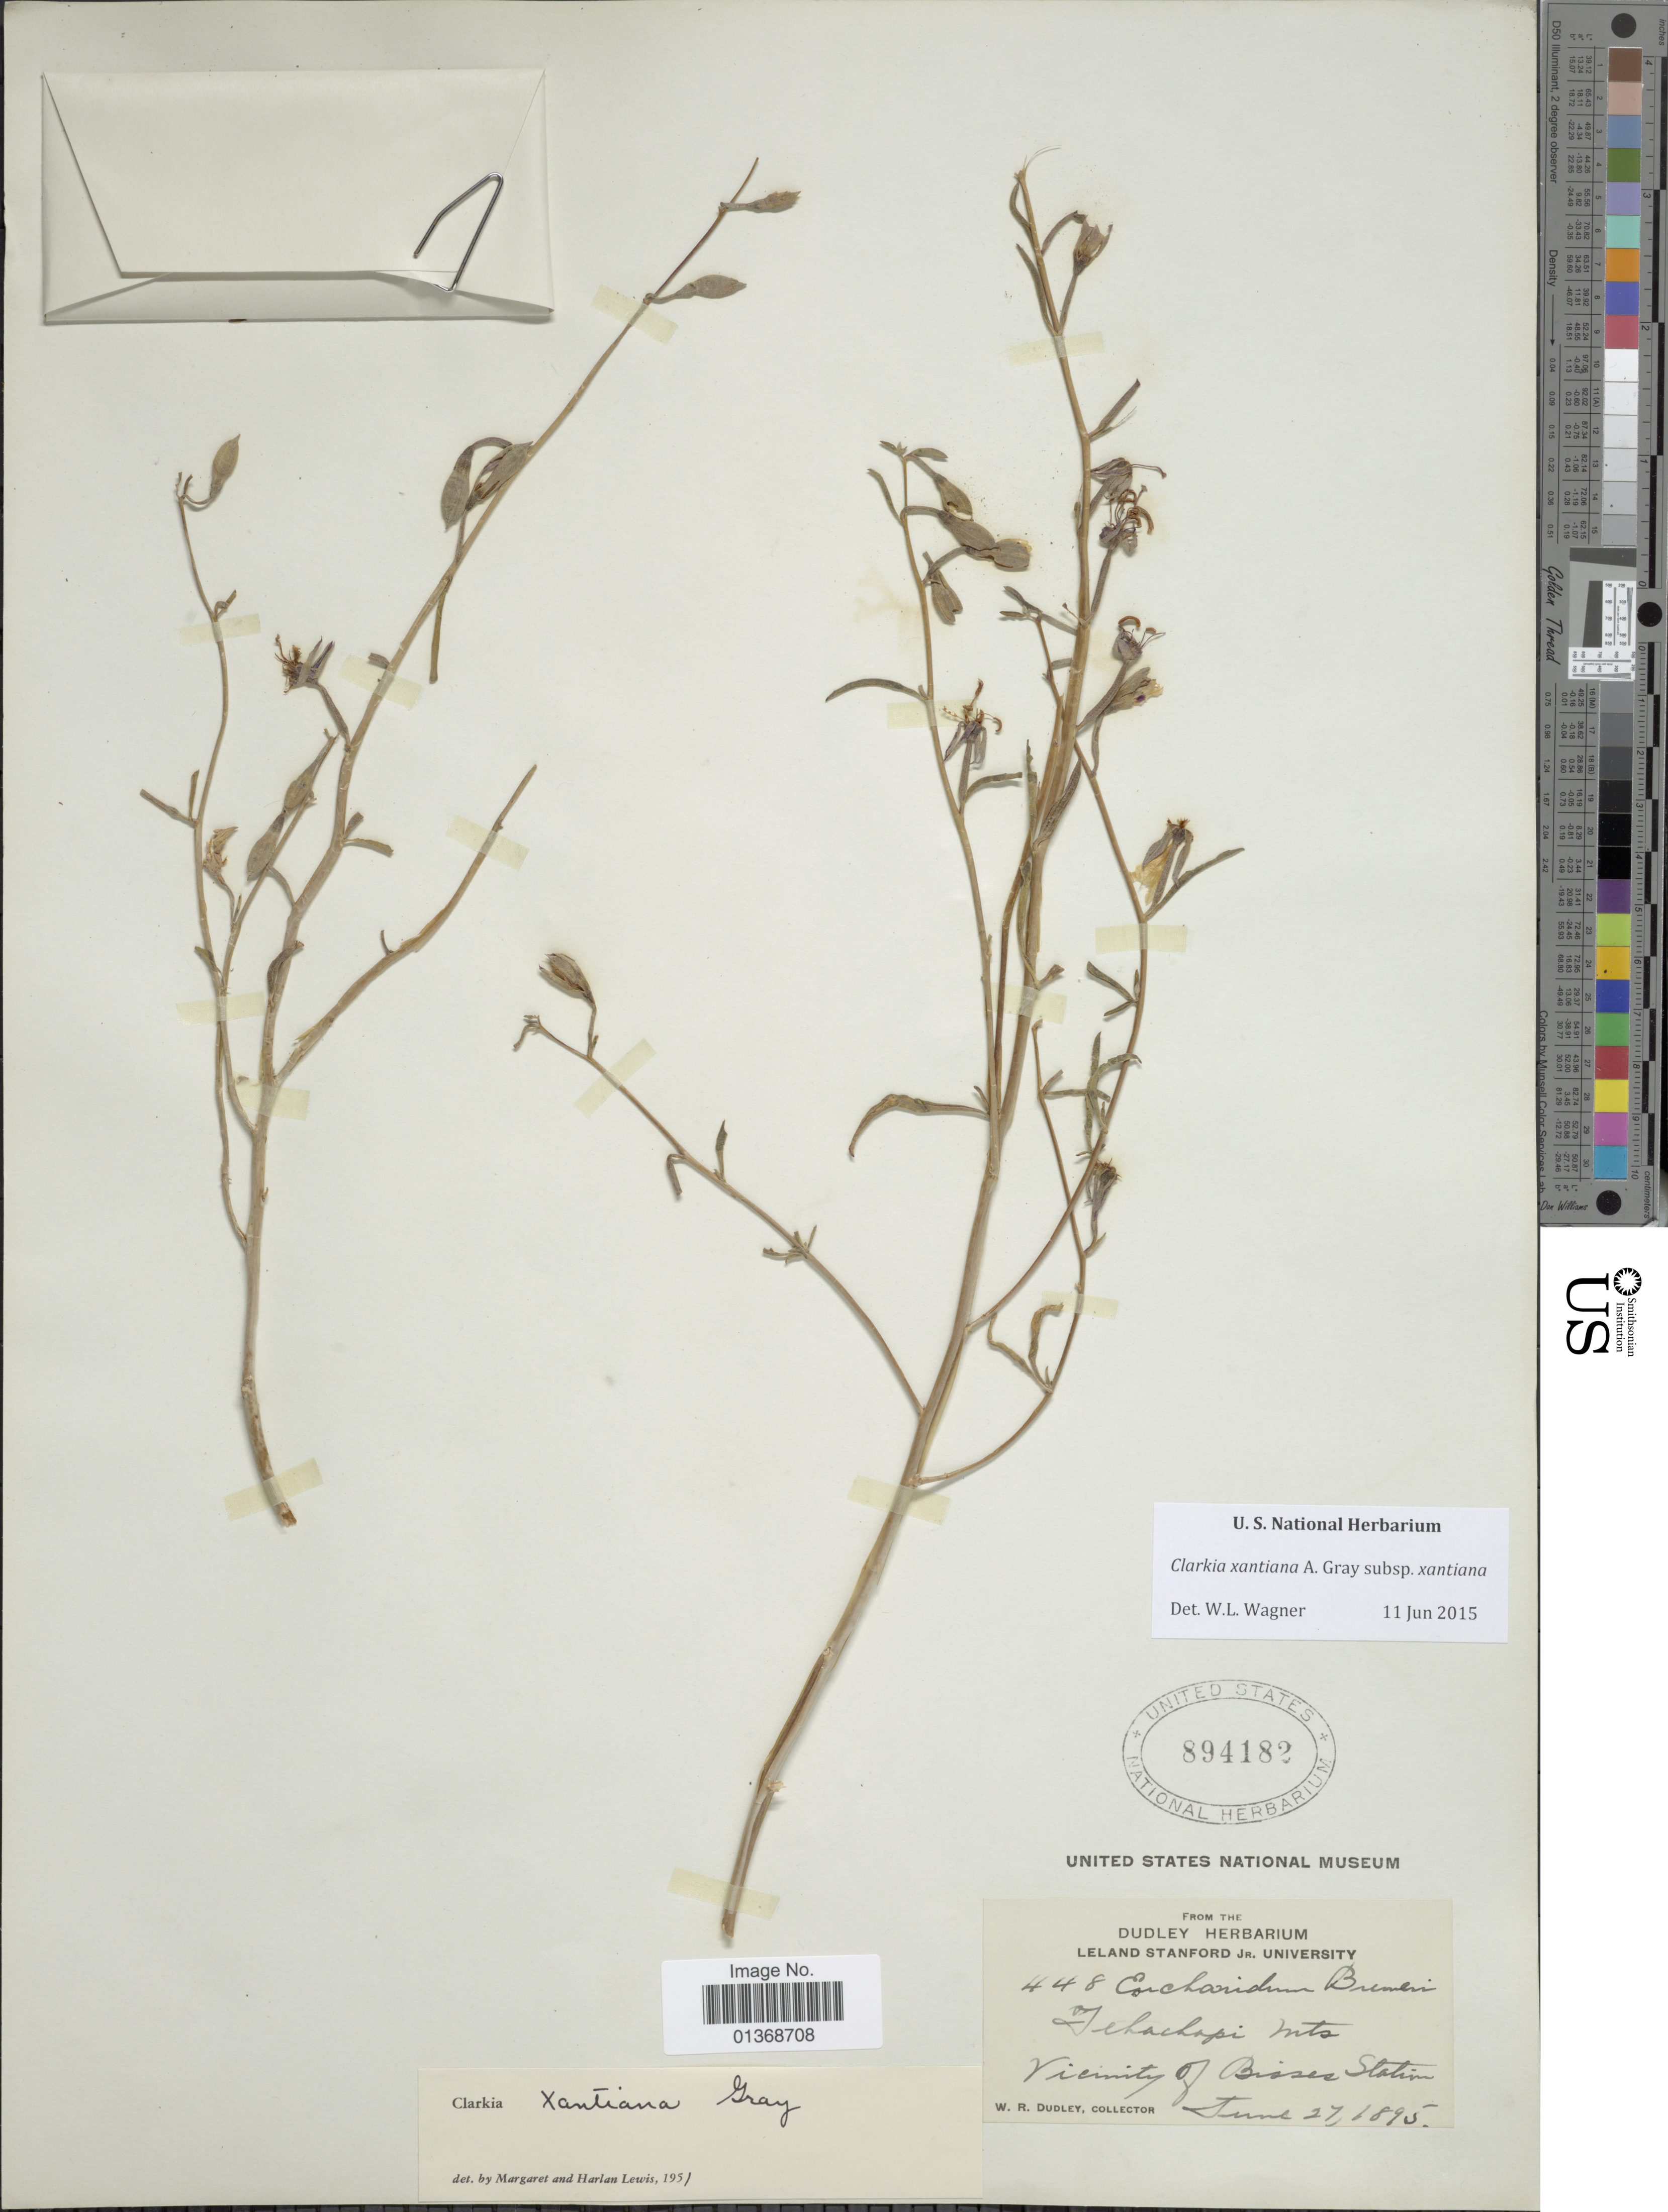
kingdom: Plantae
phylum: Tracheophyta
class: Magnoliopsida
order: Myrtales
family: Onagraceae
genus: Clarkia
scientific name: Clarkia xantiana subsp. xantiana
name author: A. Gray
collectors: W. Dudley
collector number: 448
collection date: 1895-06-27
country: United States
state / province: California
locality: Tehachapi Mts., Vicinity of Bisses Station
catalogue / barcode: US 894182